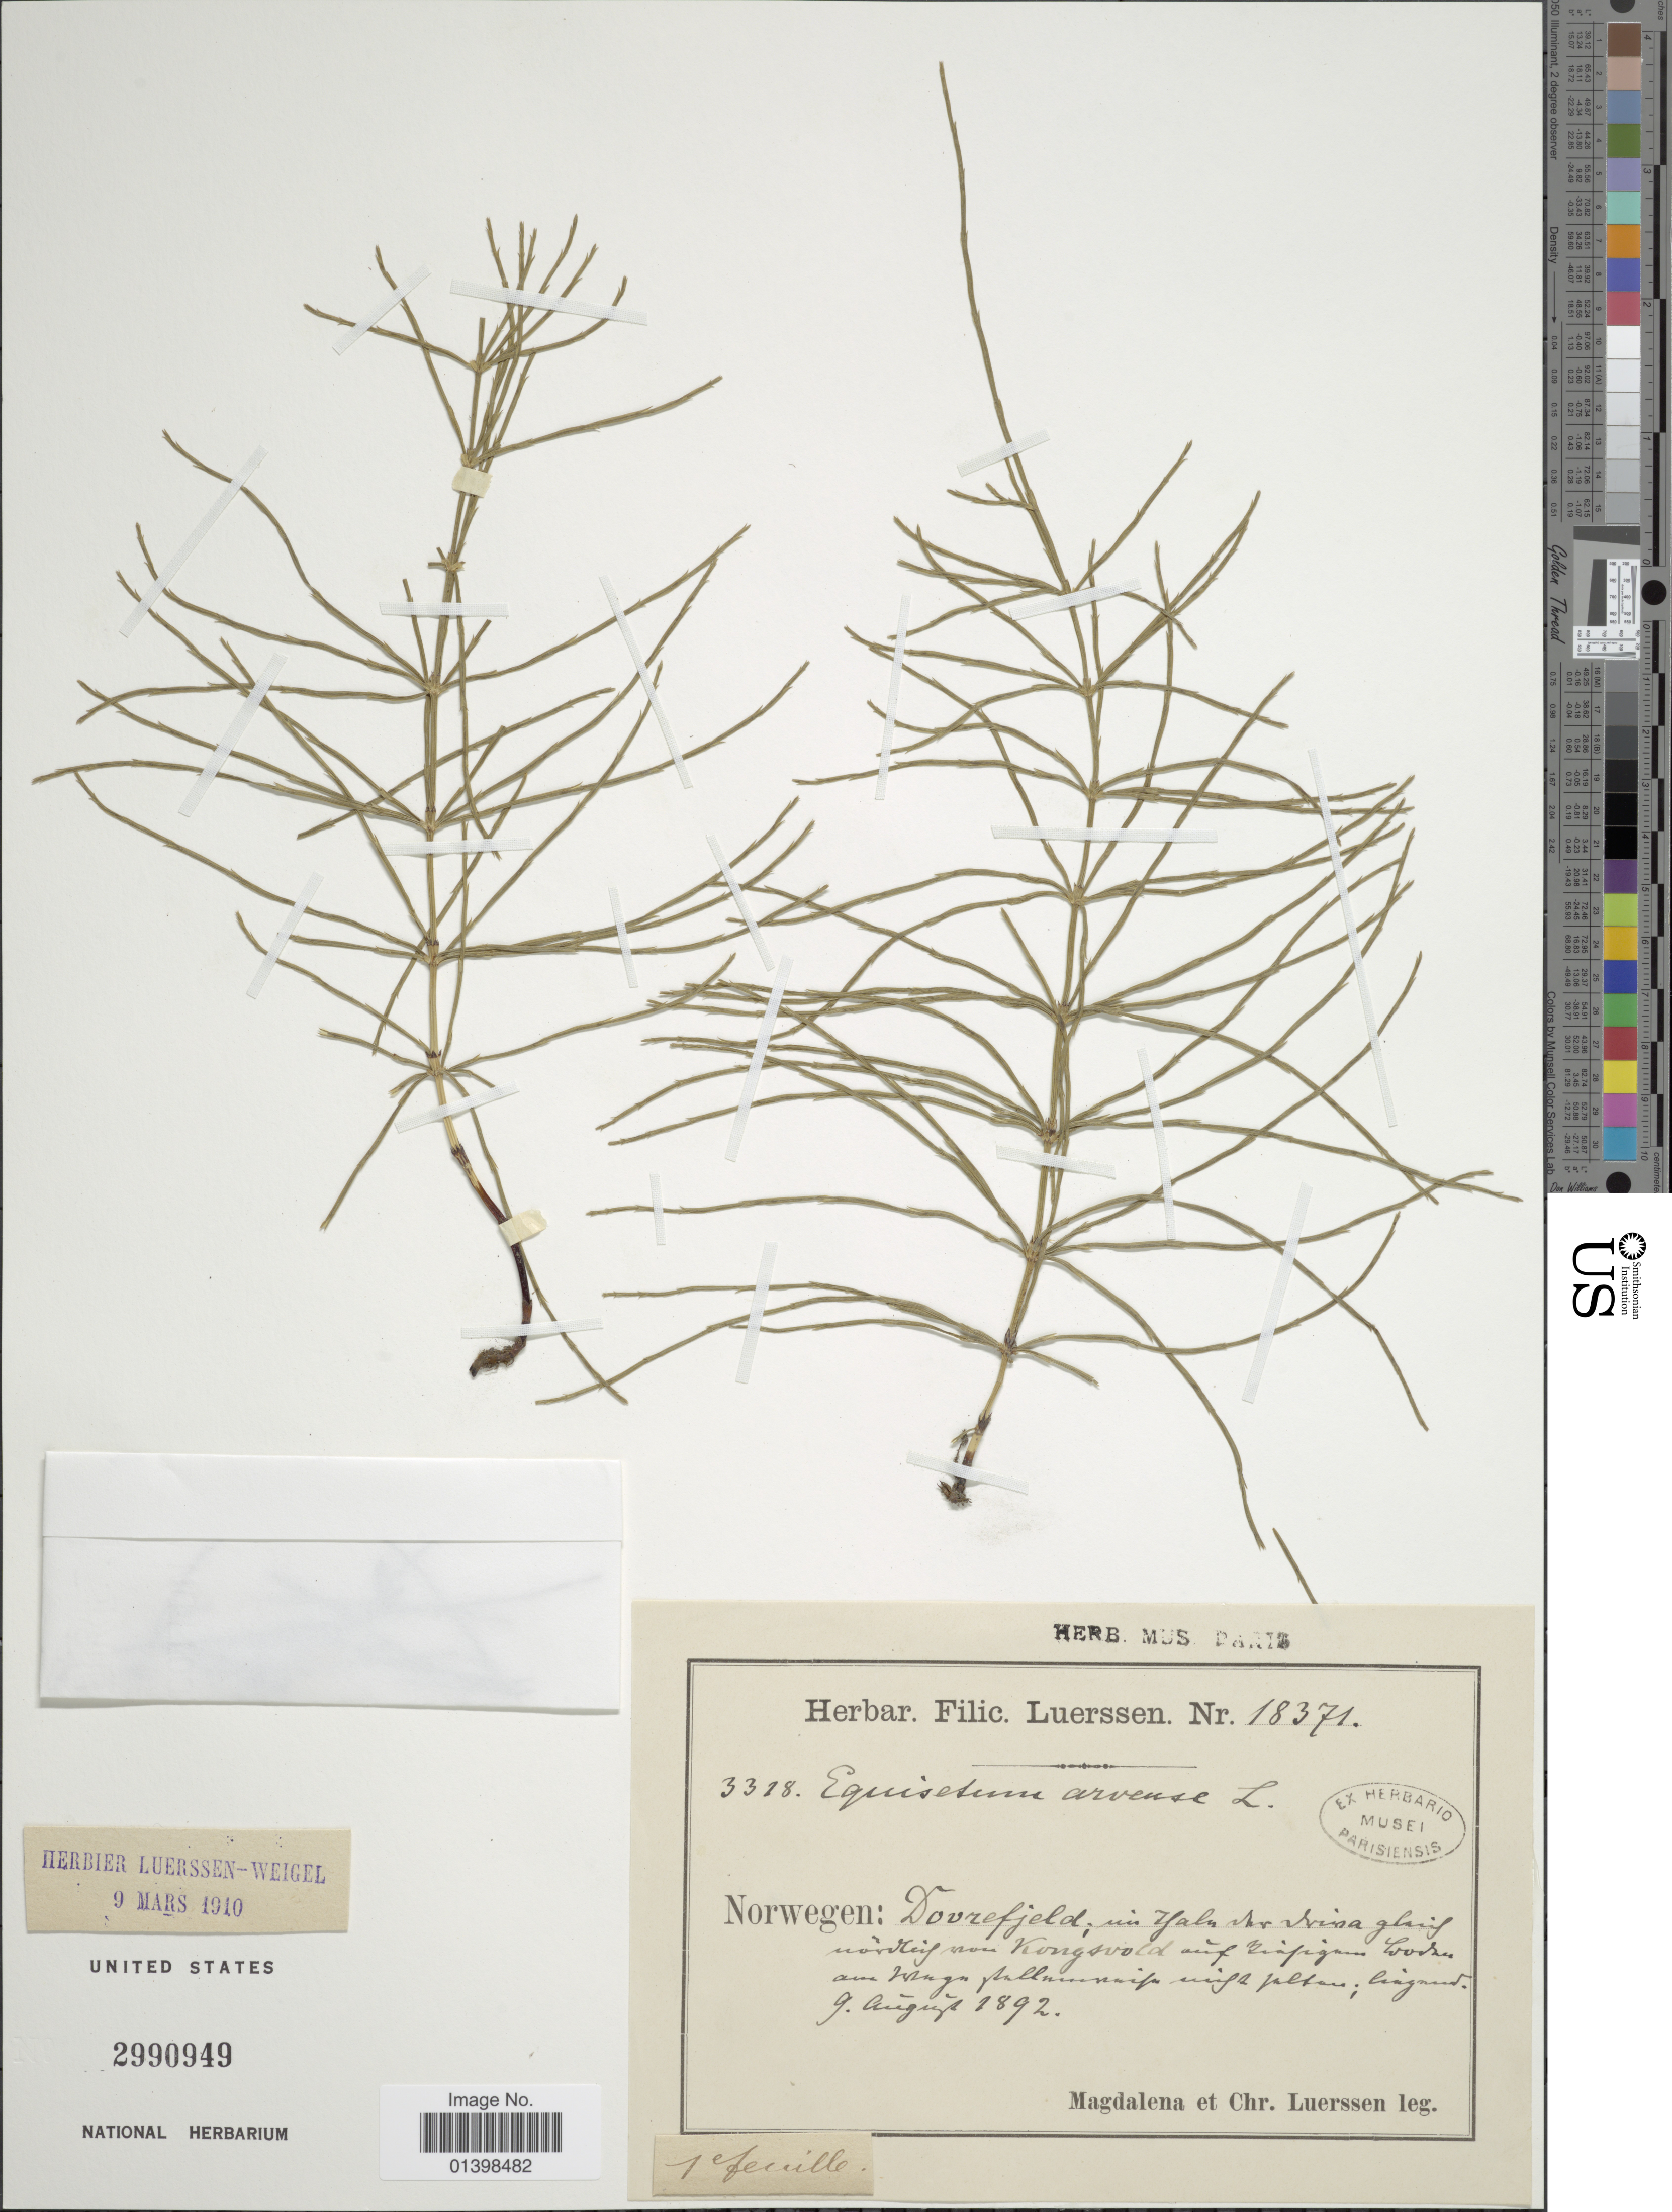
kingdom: Plantae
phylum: Tracheophyta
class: Polypodiopsida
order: Equisetales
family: Equisetaceae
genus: Equisetum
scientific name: Equisetum arvense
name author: L.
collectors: M. Luerssen & C. Luerssen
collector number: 3318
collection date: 1892-08-09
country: Norway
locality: Dovrefjeld; im Yala [illegible text]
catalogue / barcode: US 2990949